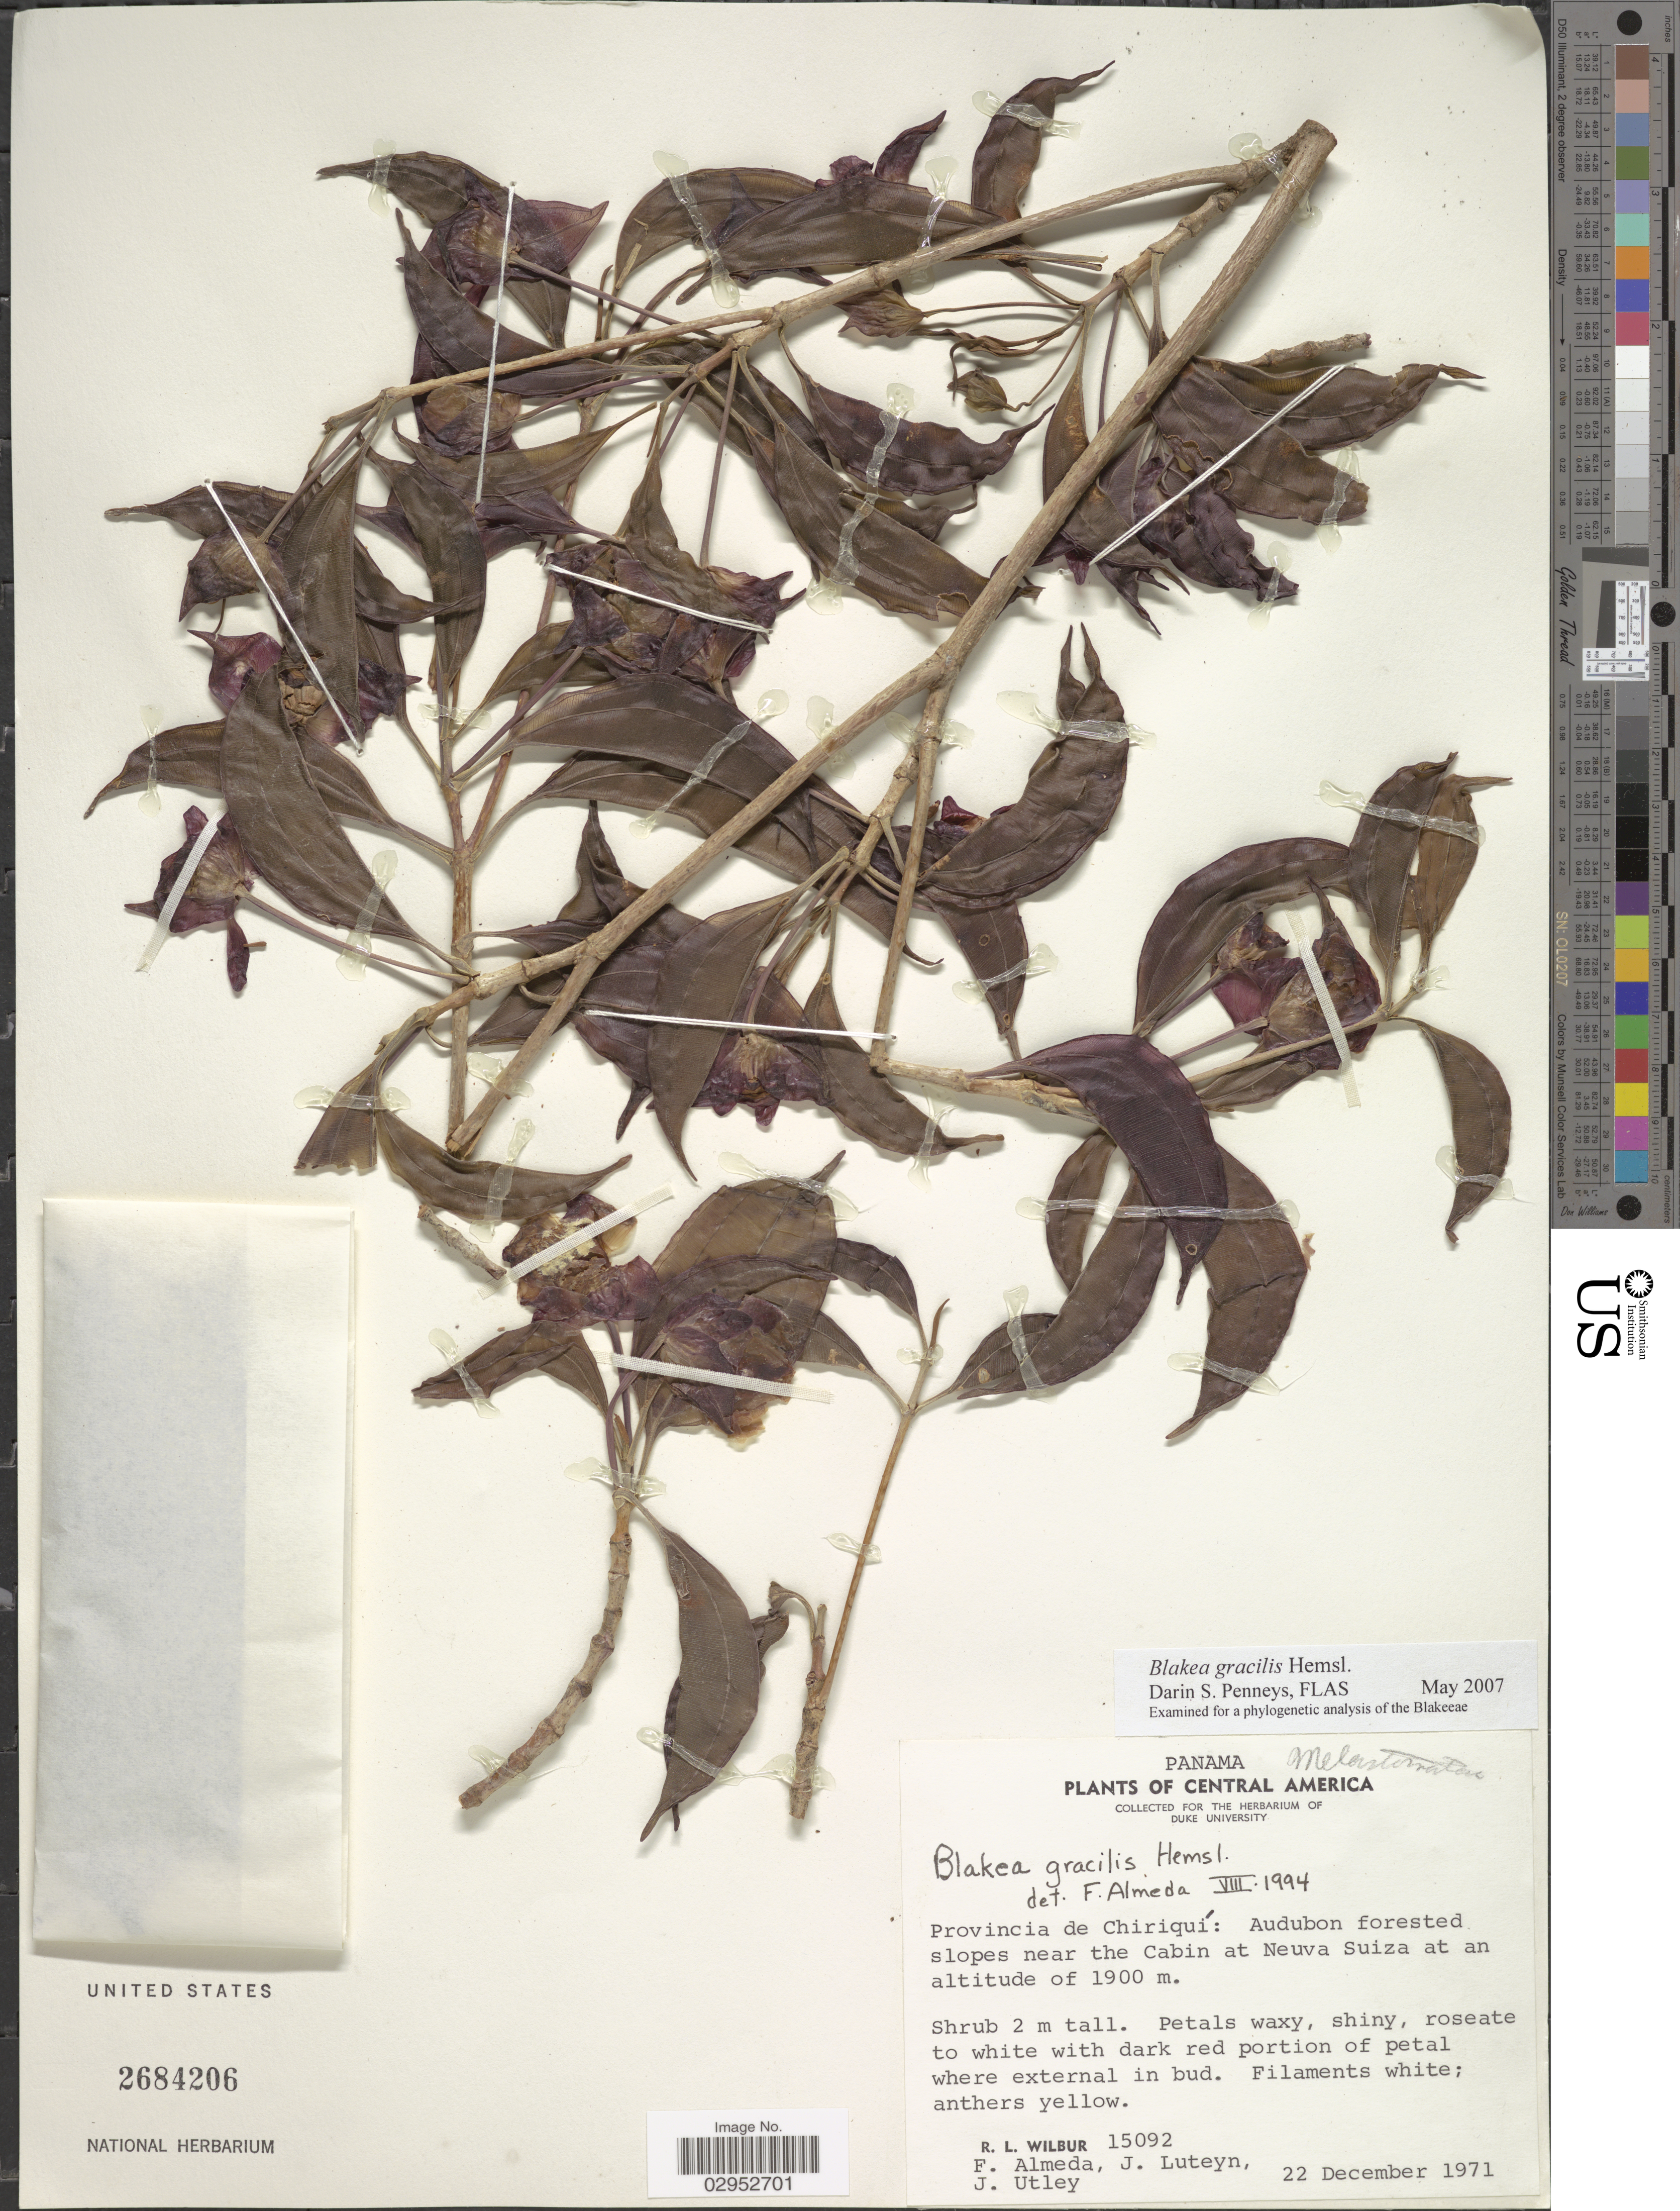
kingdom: Plantae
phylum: Tracheophyta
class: Magnoliopsida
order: Myrtales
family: Melastomataceae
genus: Blakea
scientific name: Blakea gracilis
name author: Hemsl.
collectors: R. L. Wilbur, F. Almeda, J. L. Luteyn & J. Utley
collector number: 15092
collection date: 1971-12-22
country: Panama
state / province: Chiriqui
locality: Provincia de Chiriquí: Audubon forested slopes near the Cabin at Neuva Suiza.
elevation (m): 1900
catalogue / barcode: US 2684206